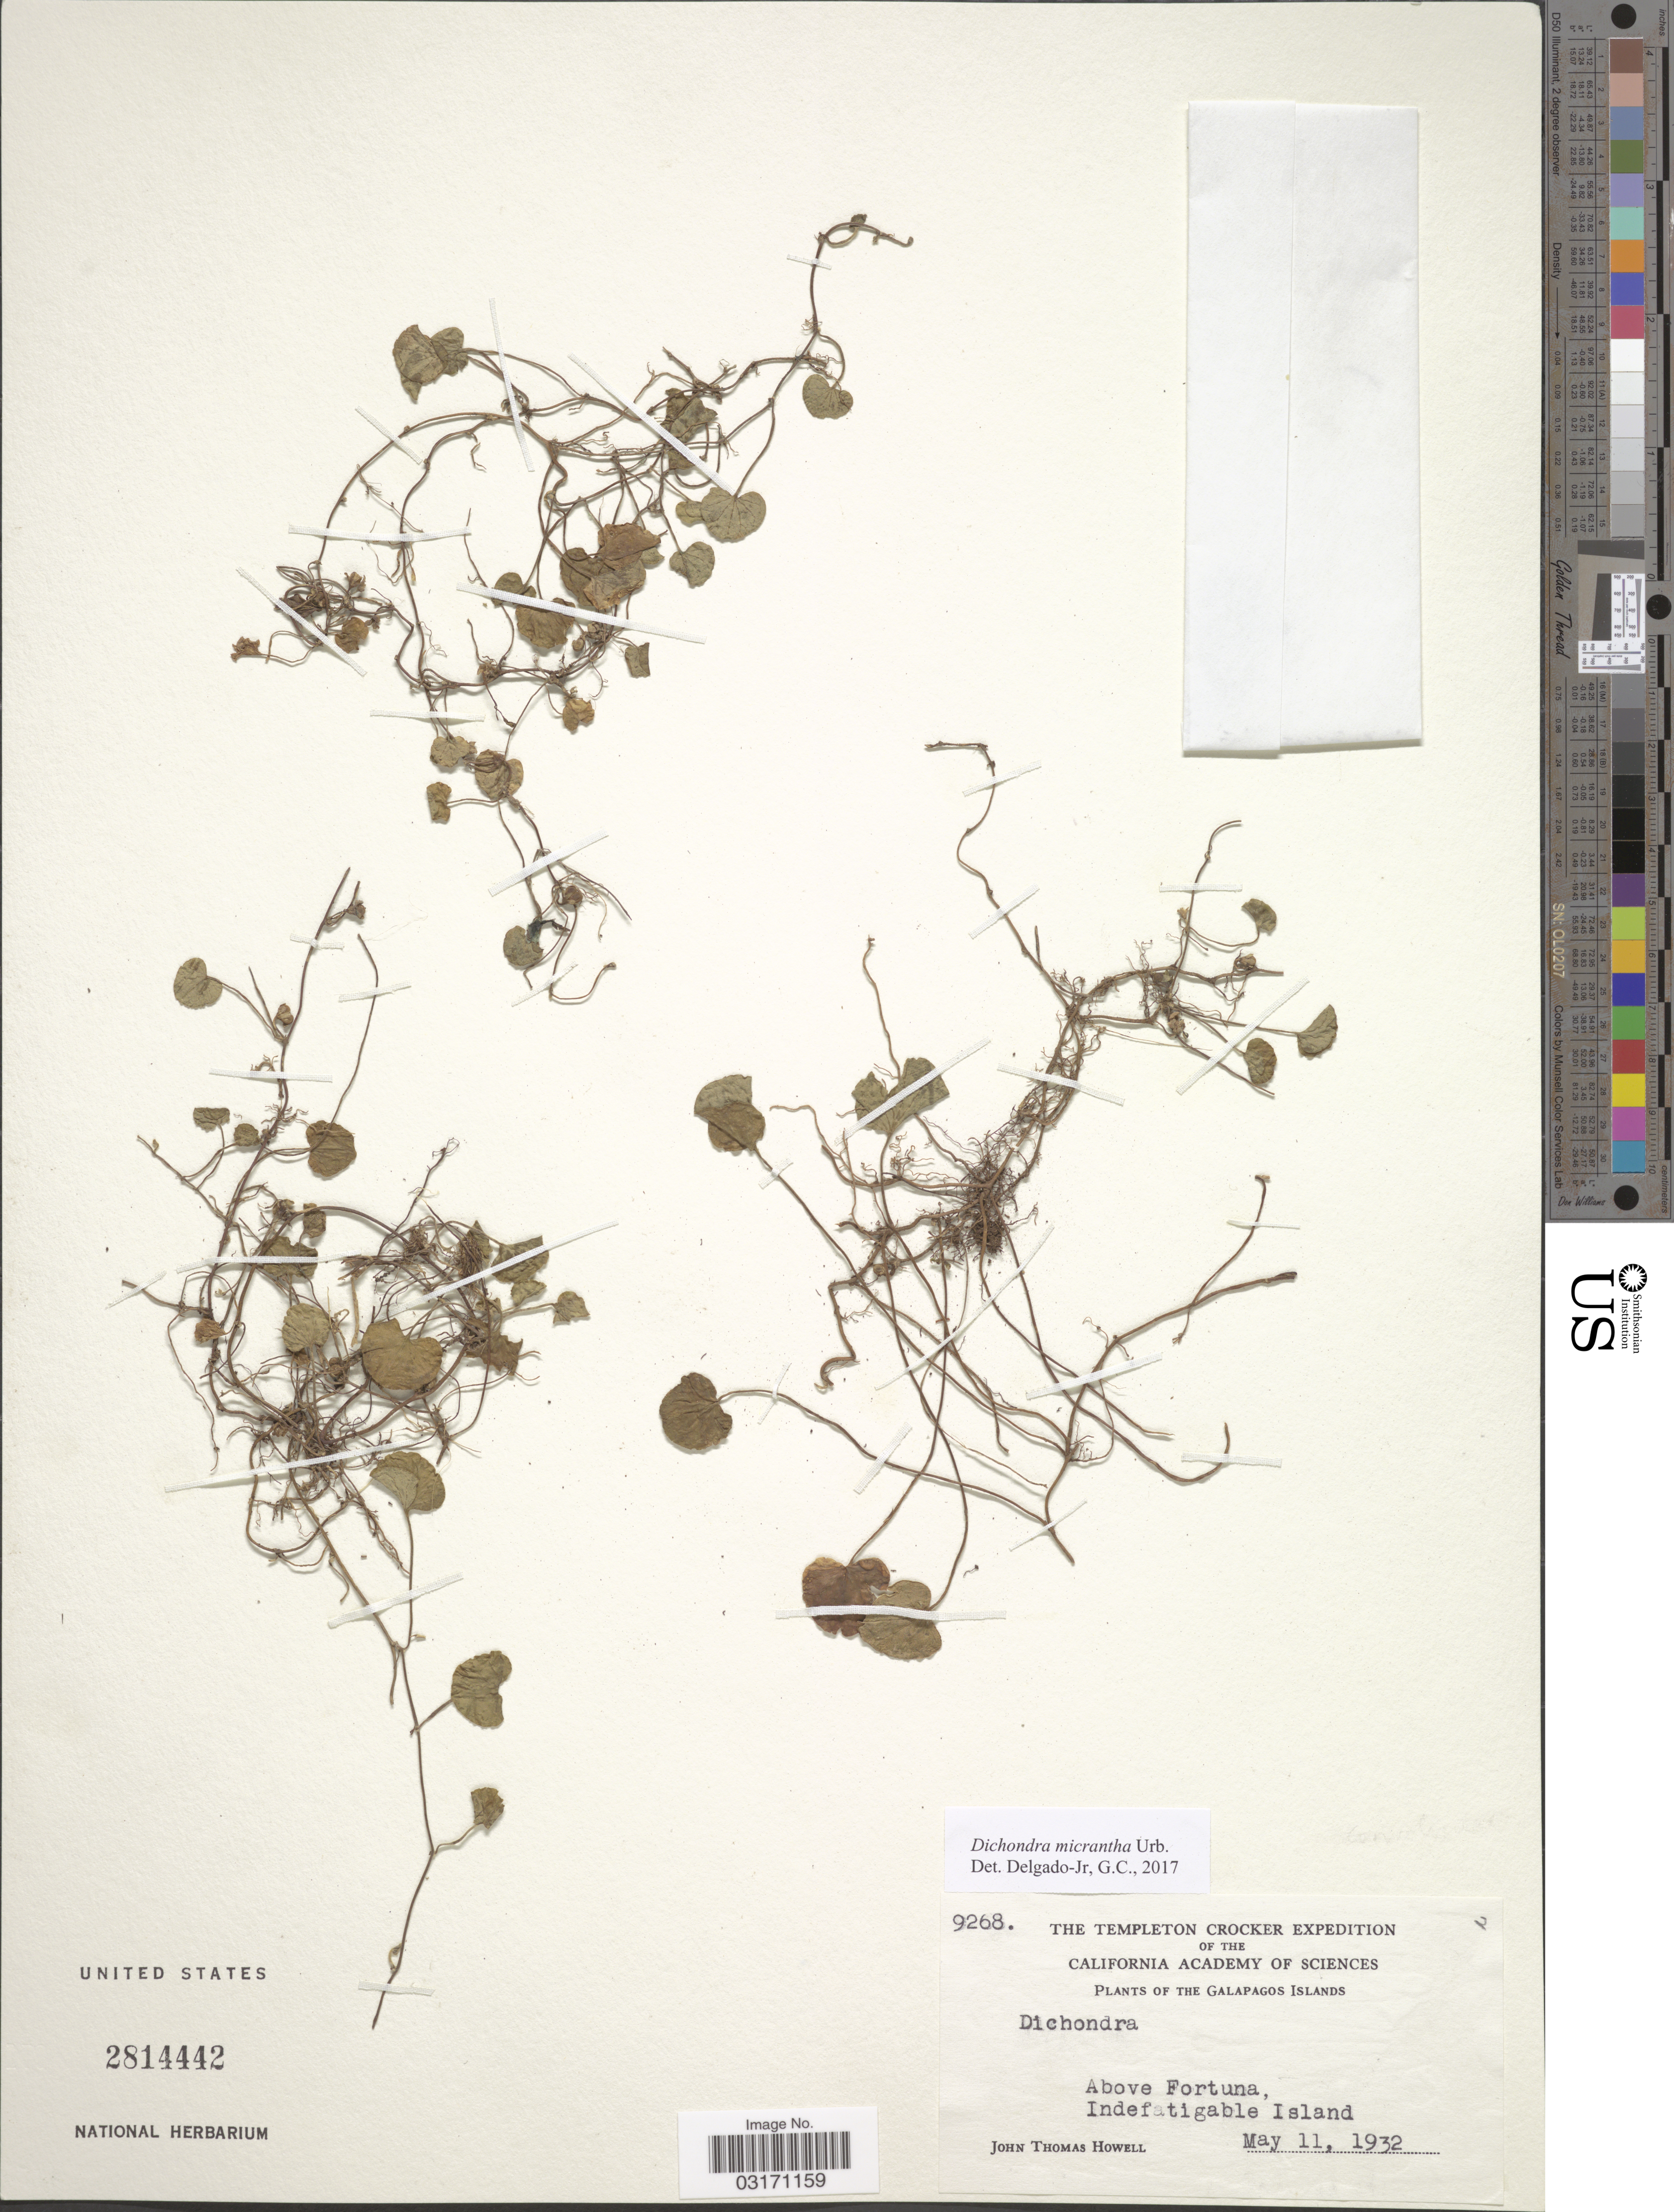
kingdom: Plantae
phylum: Tracheophyta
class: Magnoliopsida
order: Solanales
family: Convolvulaceae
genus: Dichondra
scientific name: Dichondra micrantha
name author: Urb.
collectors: J. T. Howell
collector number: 9268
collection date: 1932-05-11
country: Ecuador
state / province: Colón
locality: Galapagos Islands. Above Fortuna, Indefatigable Island.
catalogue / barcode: US 2814442